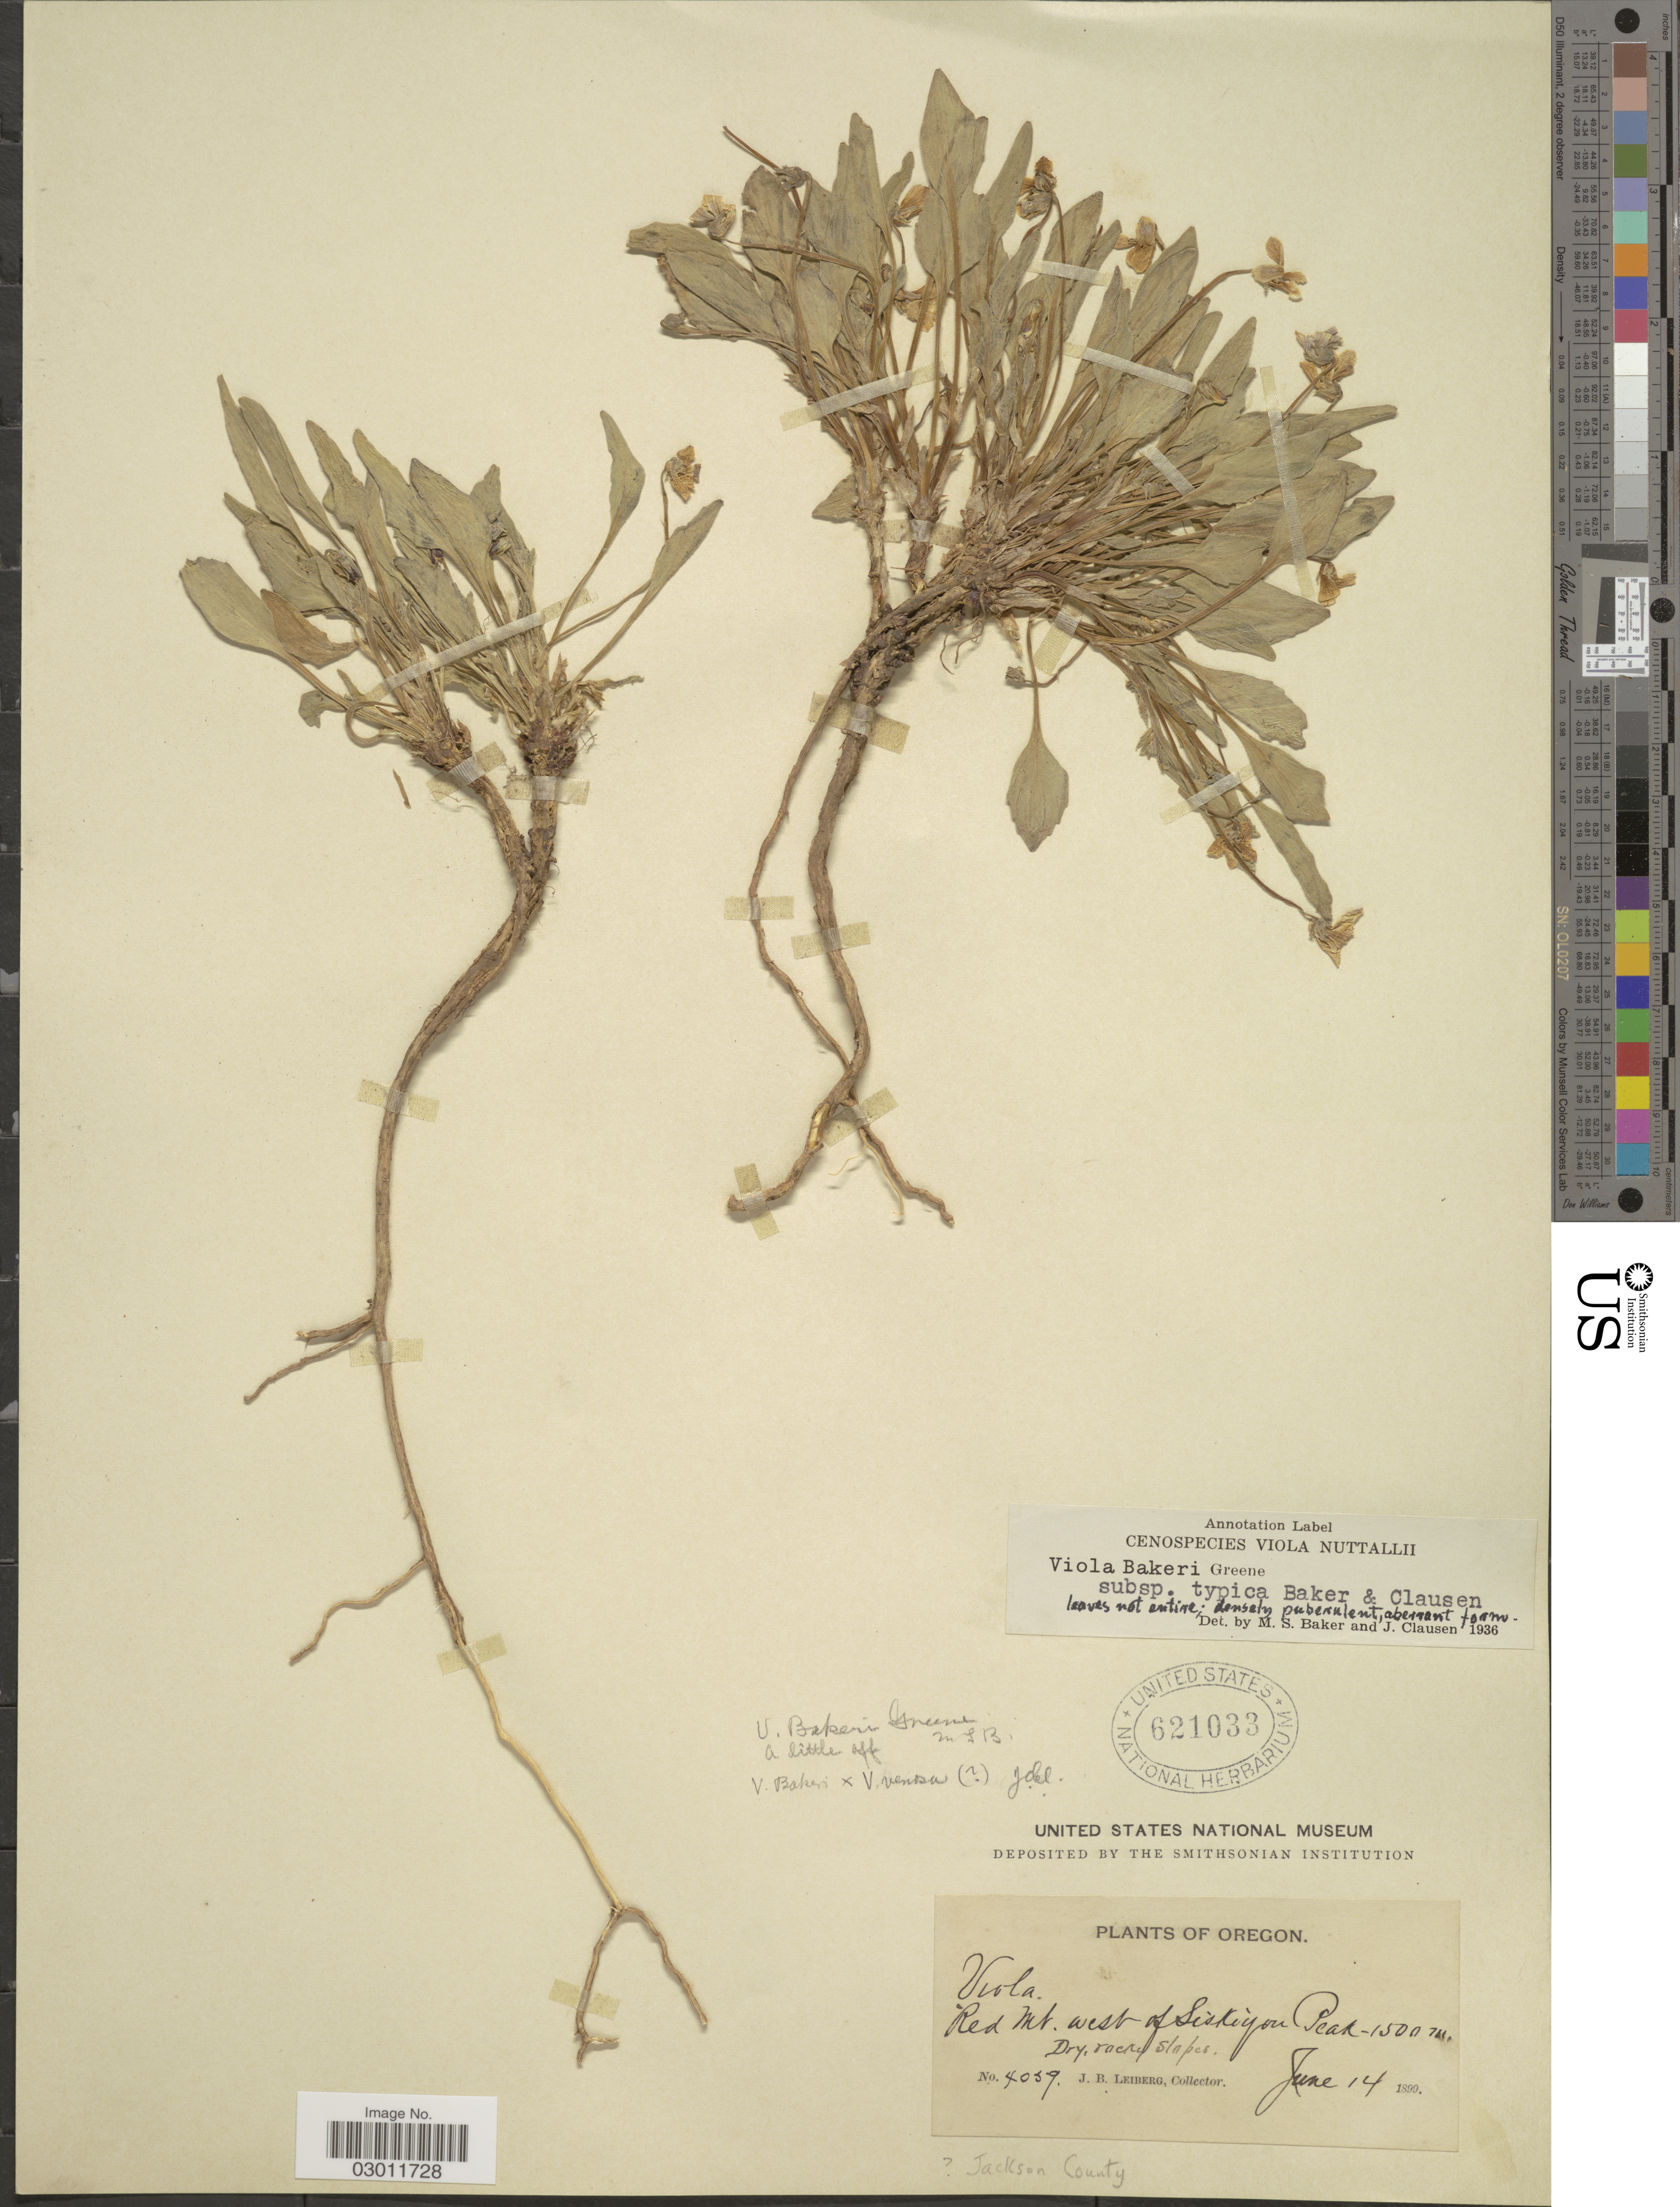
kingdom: Plantae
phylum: Tracheophyta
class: Magnoliopsida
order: Malpighiales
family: Violaceae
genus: Viola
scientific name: Viola bakeri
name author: Greene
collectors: J. B. Leiberg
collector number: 4059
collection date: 1899-06-14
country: United States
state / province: Oregon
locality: Red Mt. west of Siskiyou Peak, Jackson County.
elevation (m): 1500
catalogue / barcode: US 621033